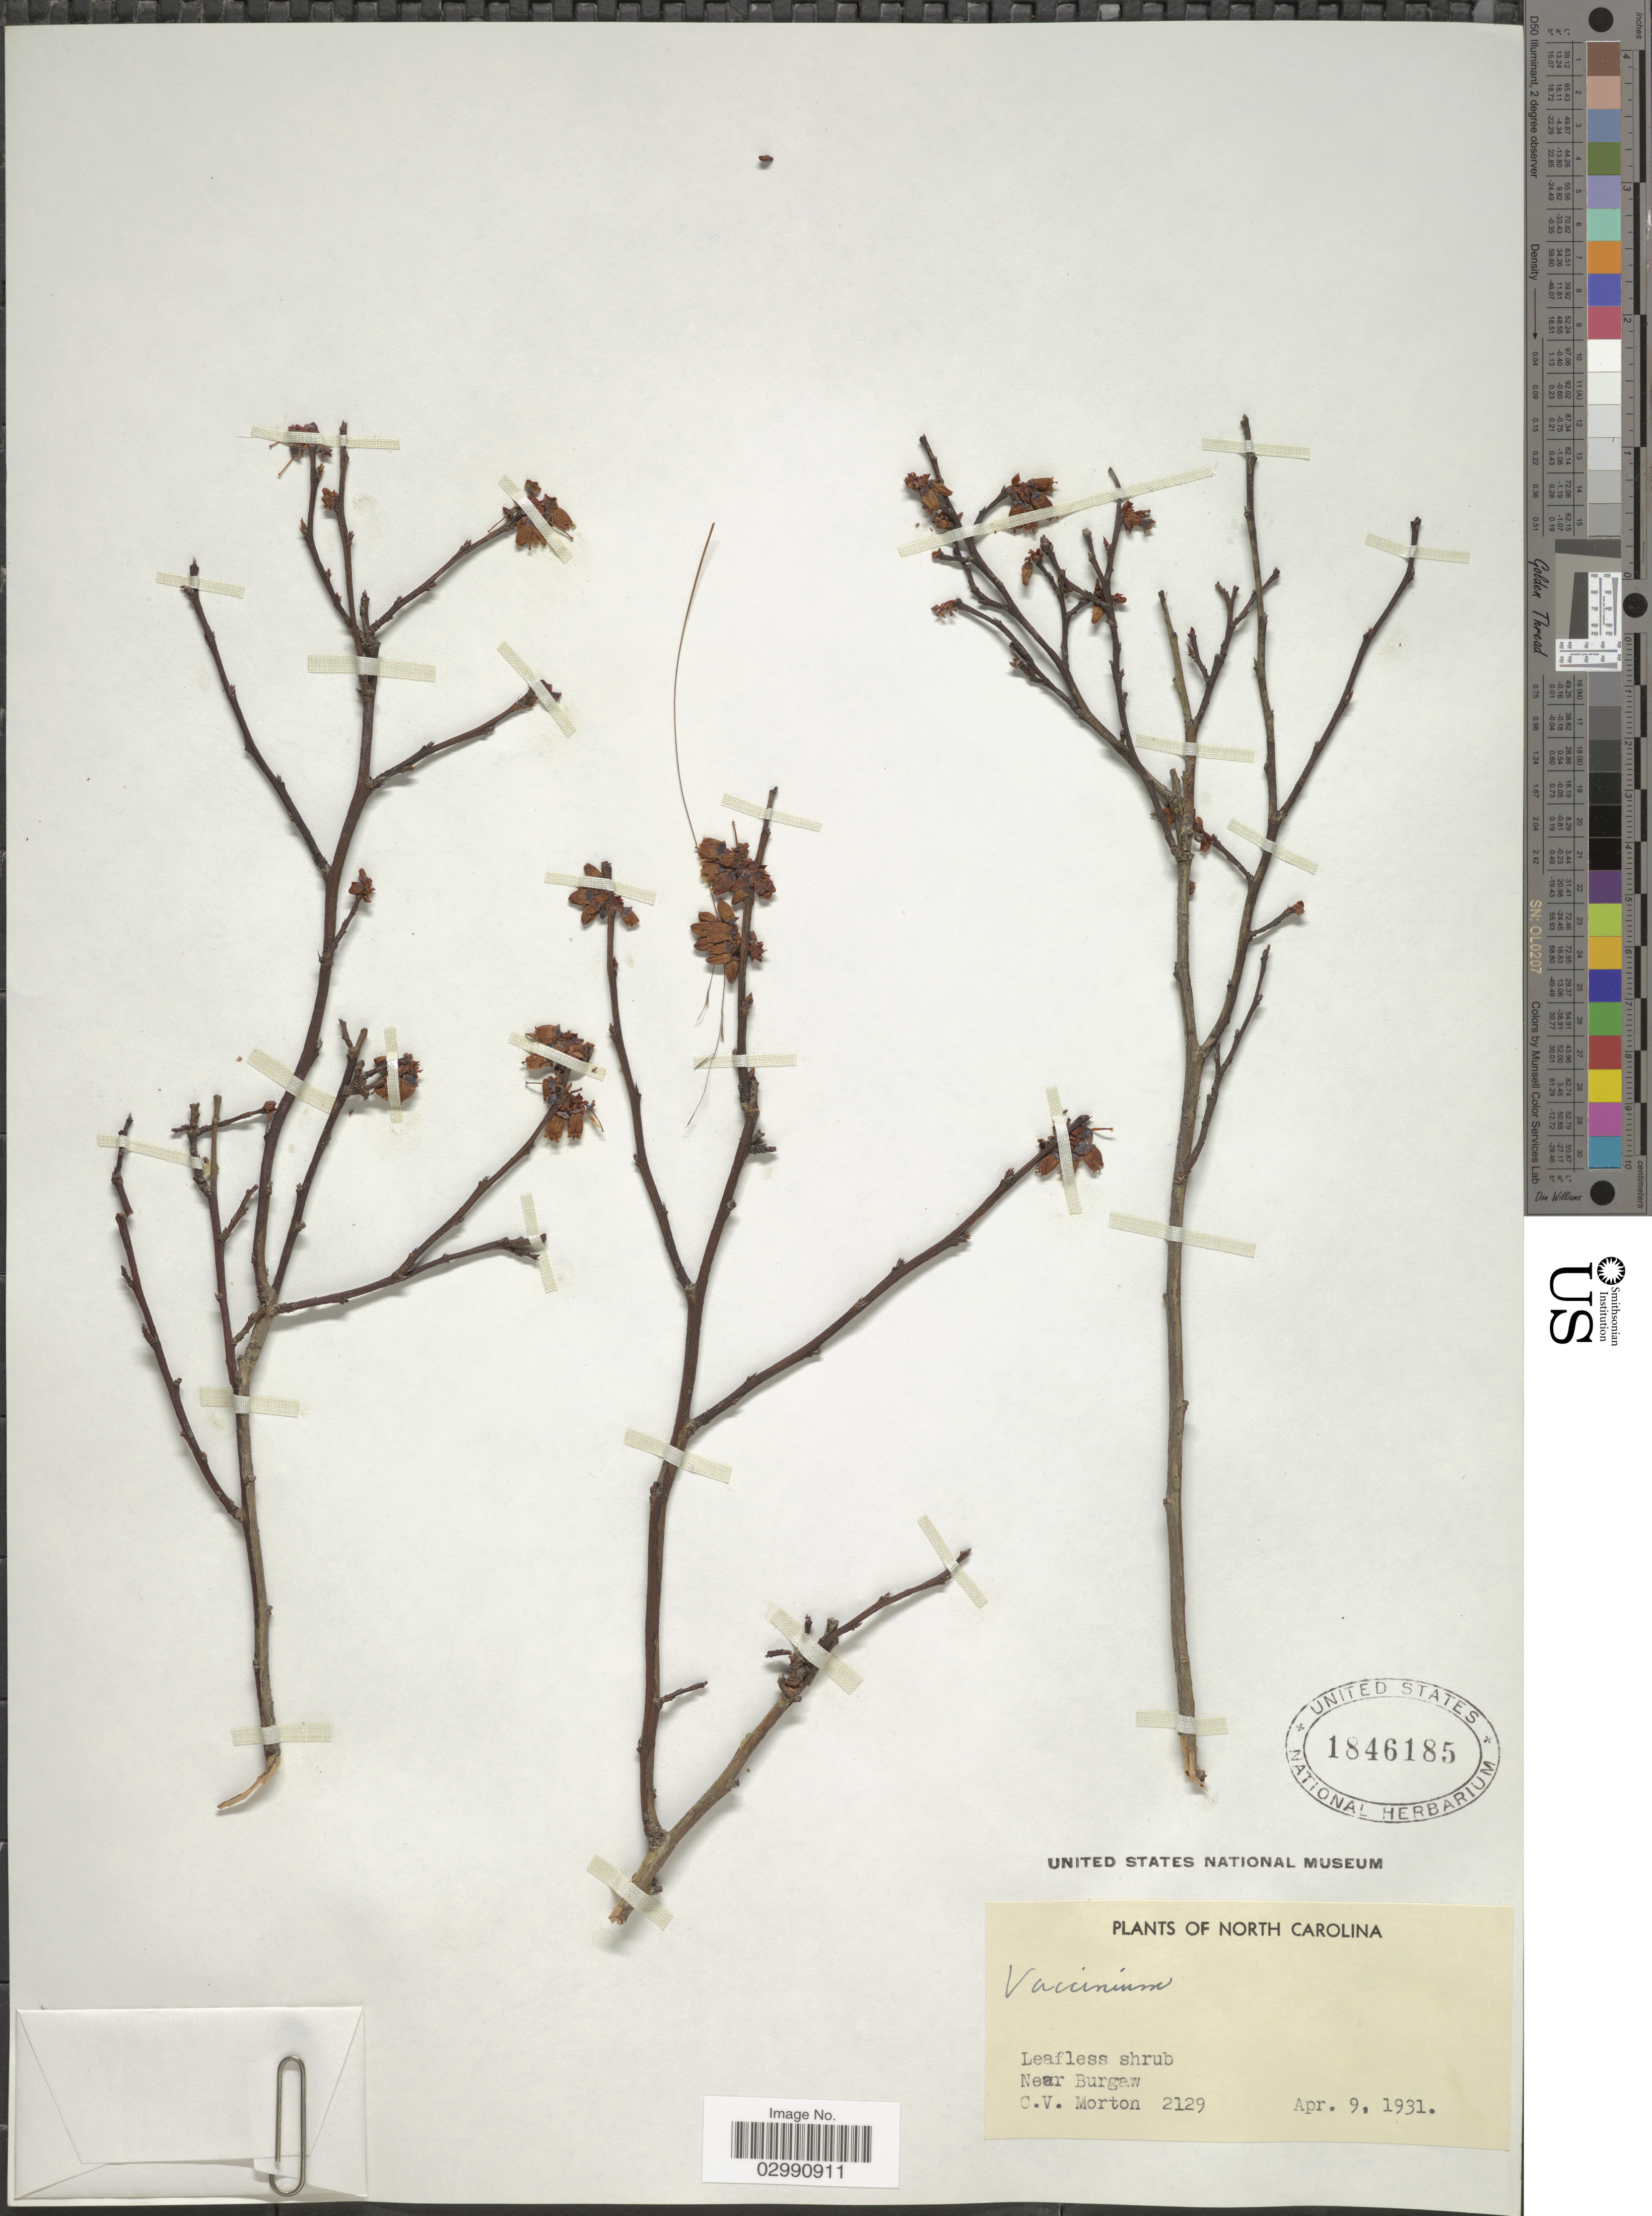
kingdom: Plantae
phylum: Tracheophyta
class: Magnoliopsida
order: Ericales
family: Ericaceae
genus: Vaccinium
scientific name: Vaccinium sp.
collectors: C. V. Morton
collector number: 2129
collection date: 1931-04-09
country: United States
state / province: North Carolina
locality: Near Burgaw.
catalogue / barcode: US 1846185